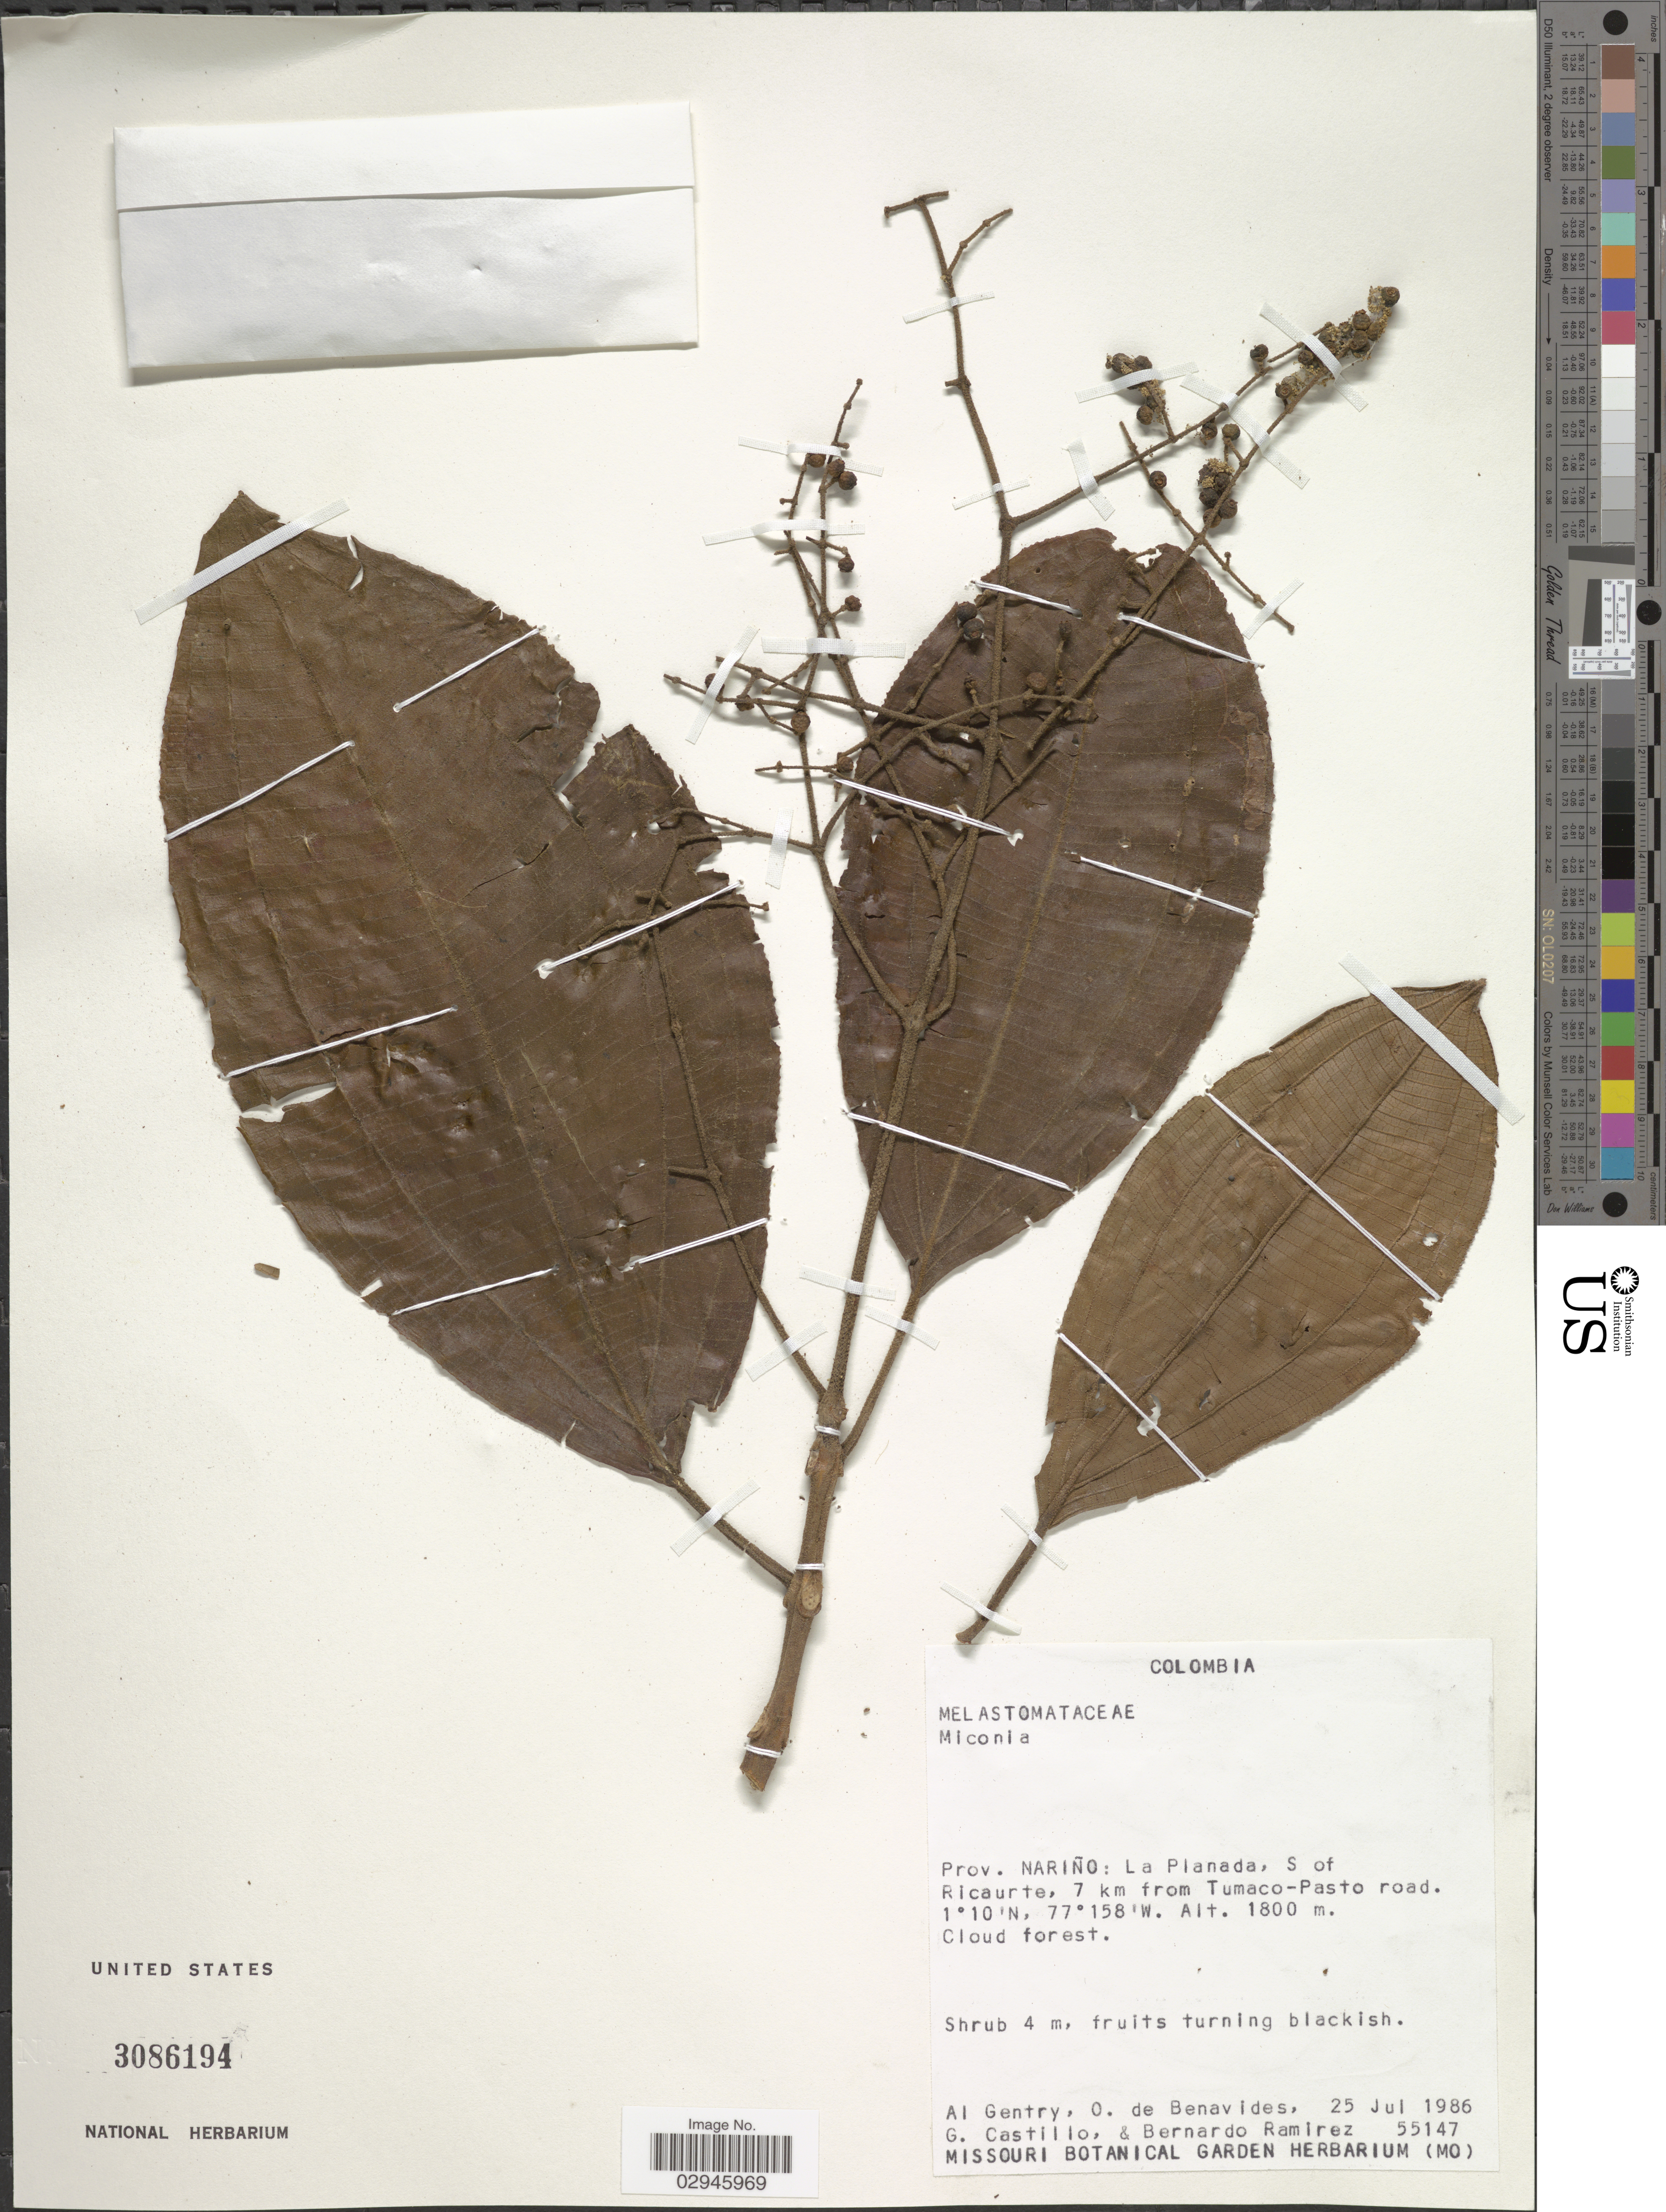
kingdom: Plantae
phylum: Tracheophyta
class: Magnoliopsida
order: Myrtales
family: Melastomataceae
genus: Miconia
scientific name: Miconia sp.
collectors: A. H. Gentry, Olga S. de Benavides, G. Castillo & B. Ramírez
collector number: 55147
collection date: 1986-07-25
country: Colombia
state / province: Nariño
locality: La Planada, S of Ricaurte, 7 km from Tumaco-Pasto road.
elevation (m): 1800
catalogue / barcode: US 3086194